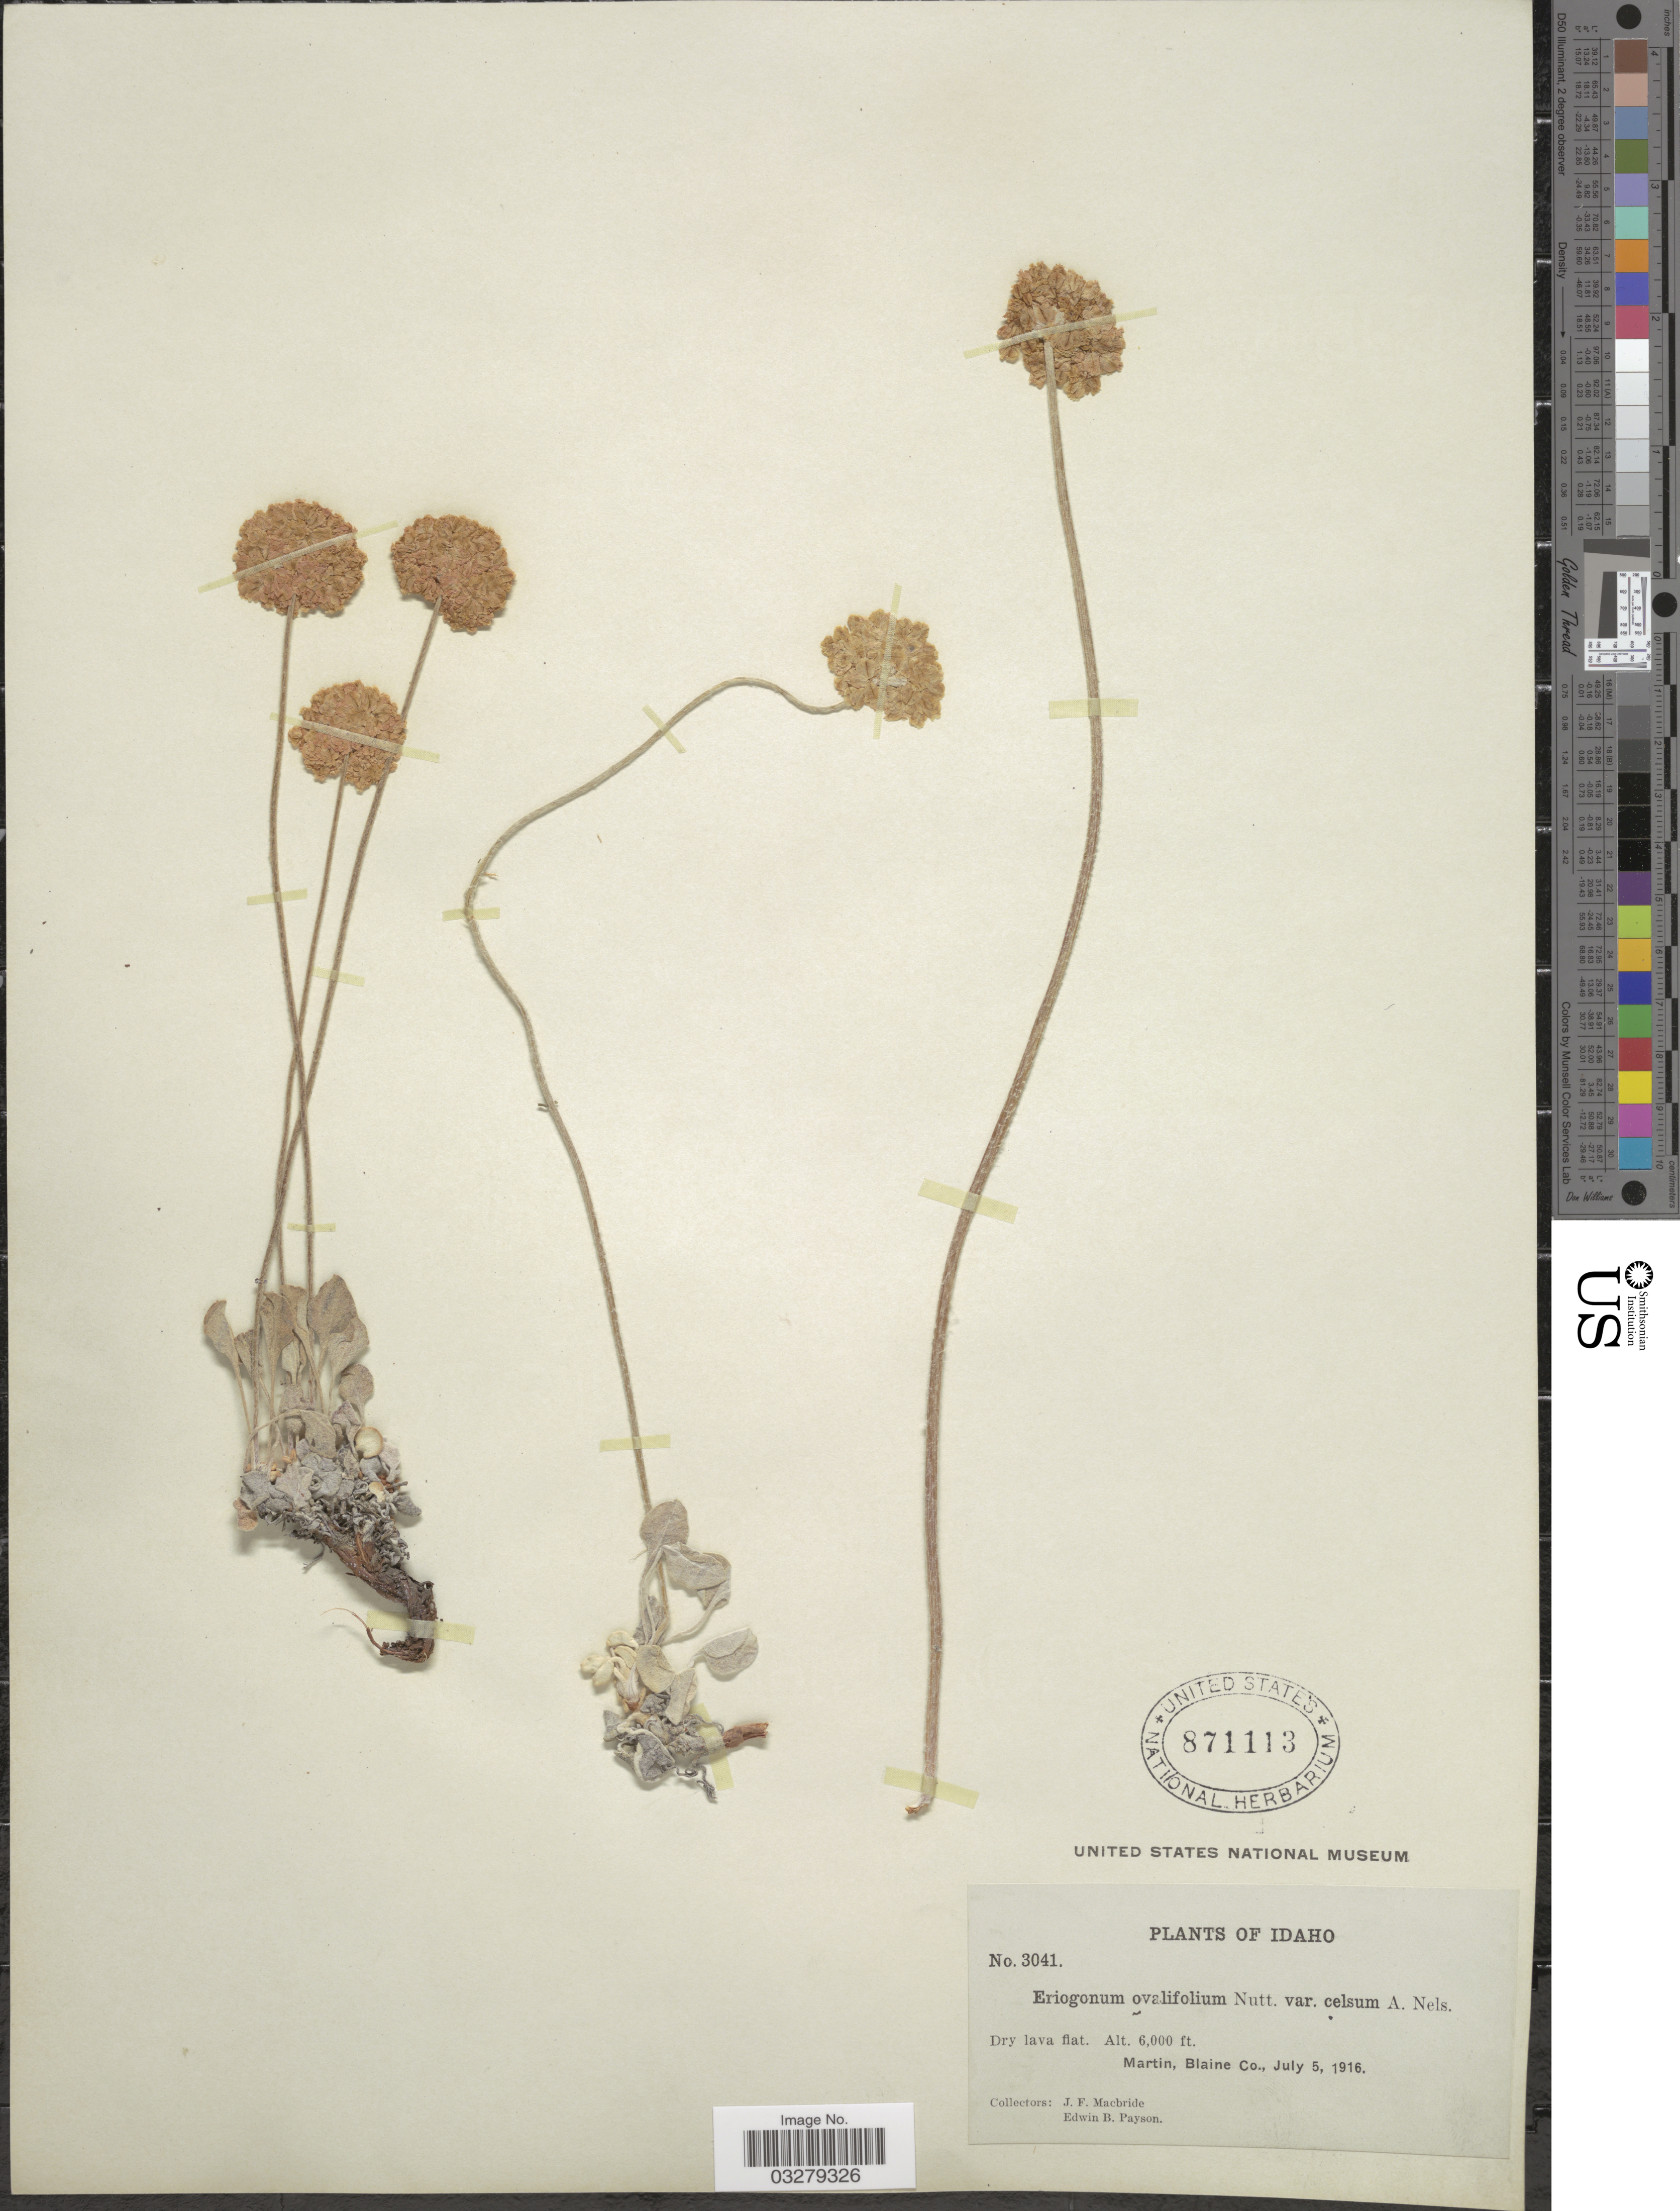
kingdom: Plantae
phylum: Tracheophyta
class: Magnoliopsida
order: Caryophyllales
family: Polygonaceae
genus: Eriogonum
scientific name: Eriogonum ovalifolium var. celsum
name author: A. Nelson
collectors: J. F. Macbride & E. B. Payson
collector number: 3041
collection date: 1916-07-05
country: United States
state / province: Idaho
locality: Martin, Blaine Co.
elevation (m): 1829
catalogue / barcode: US 871113